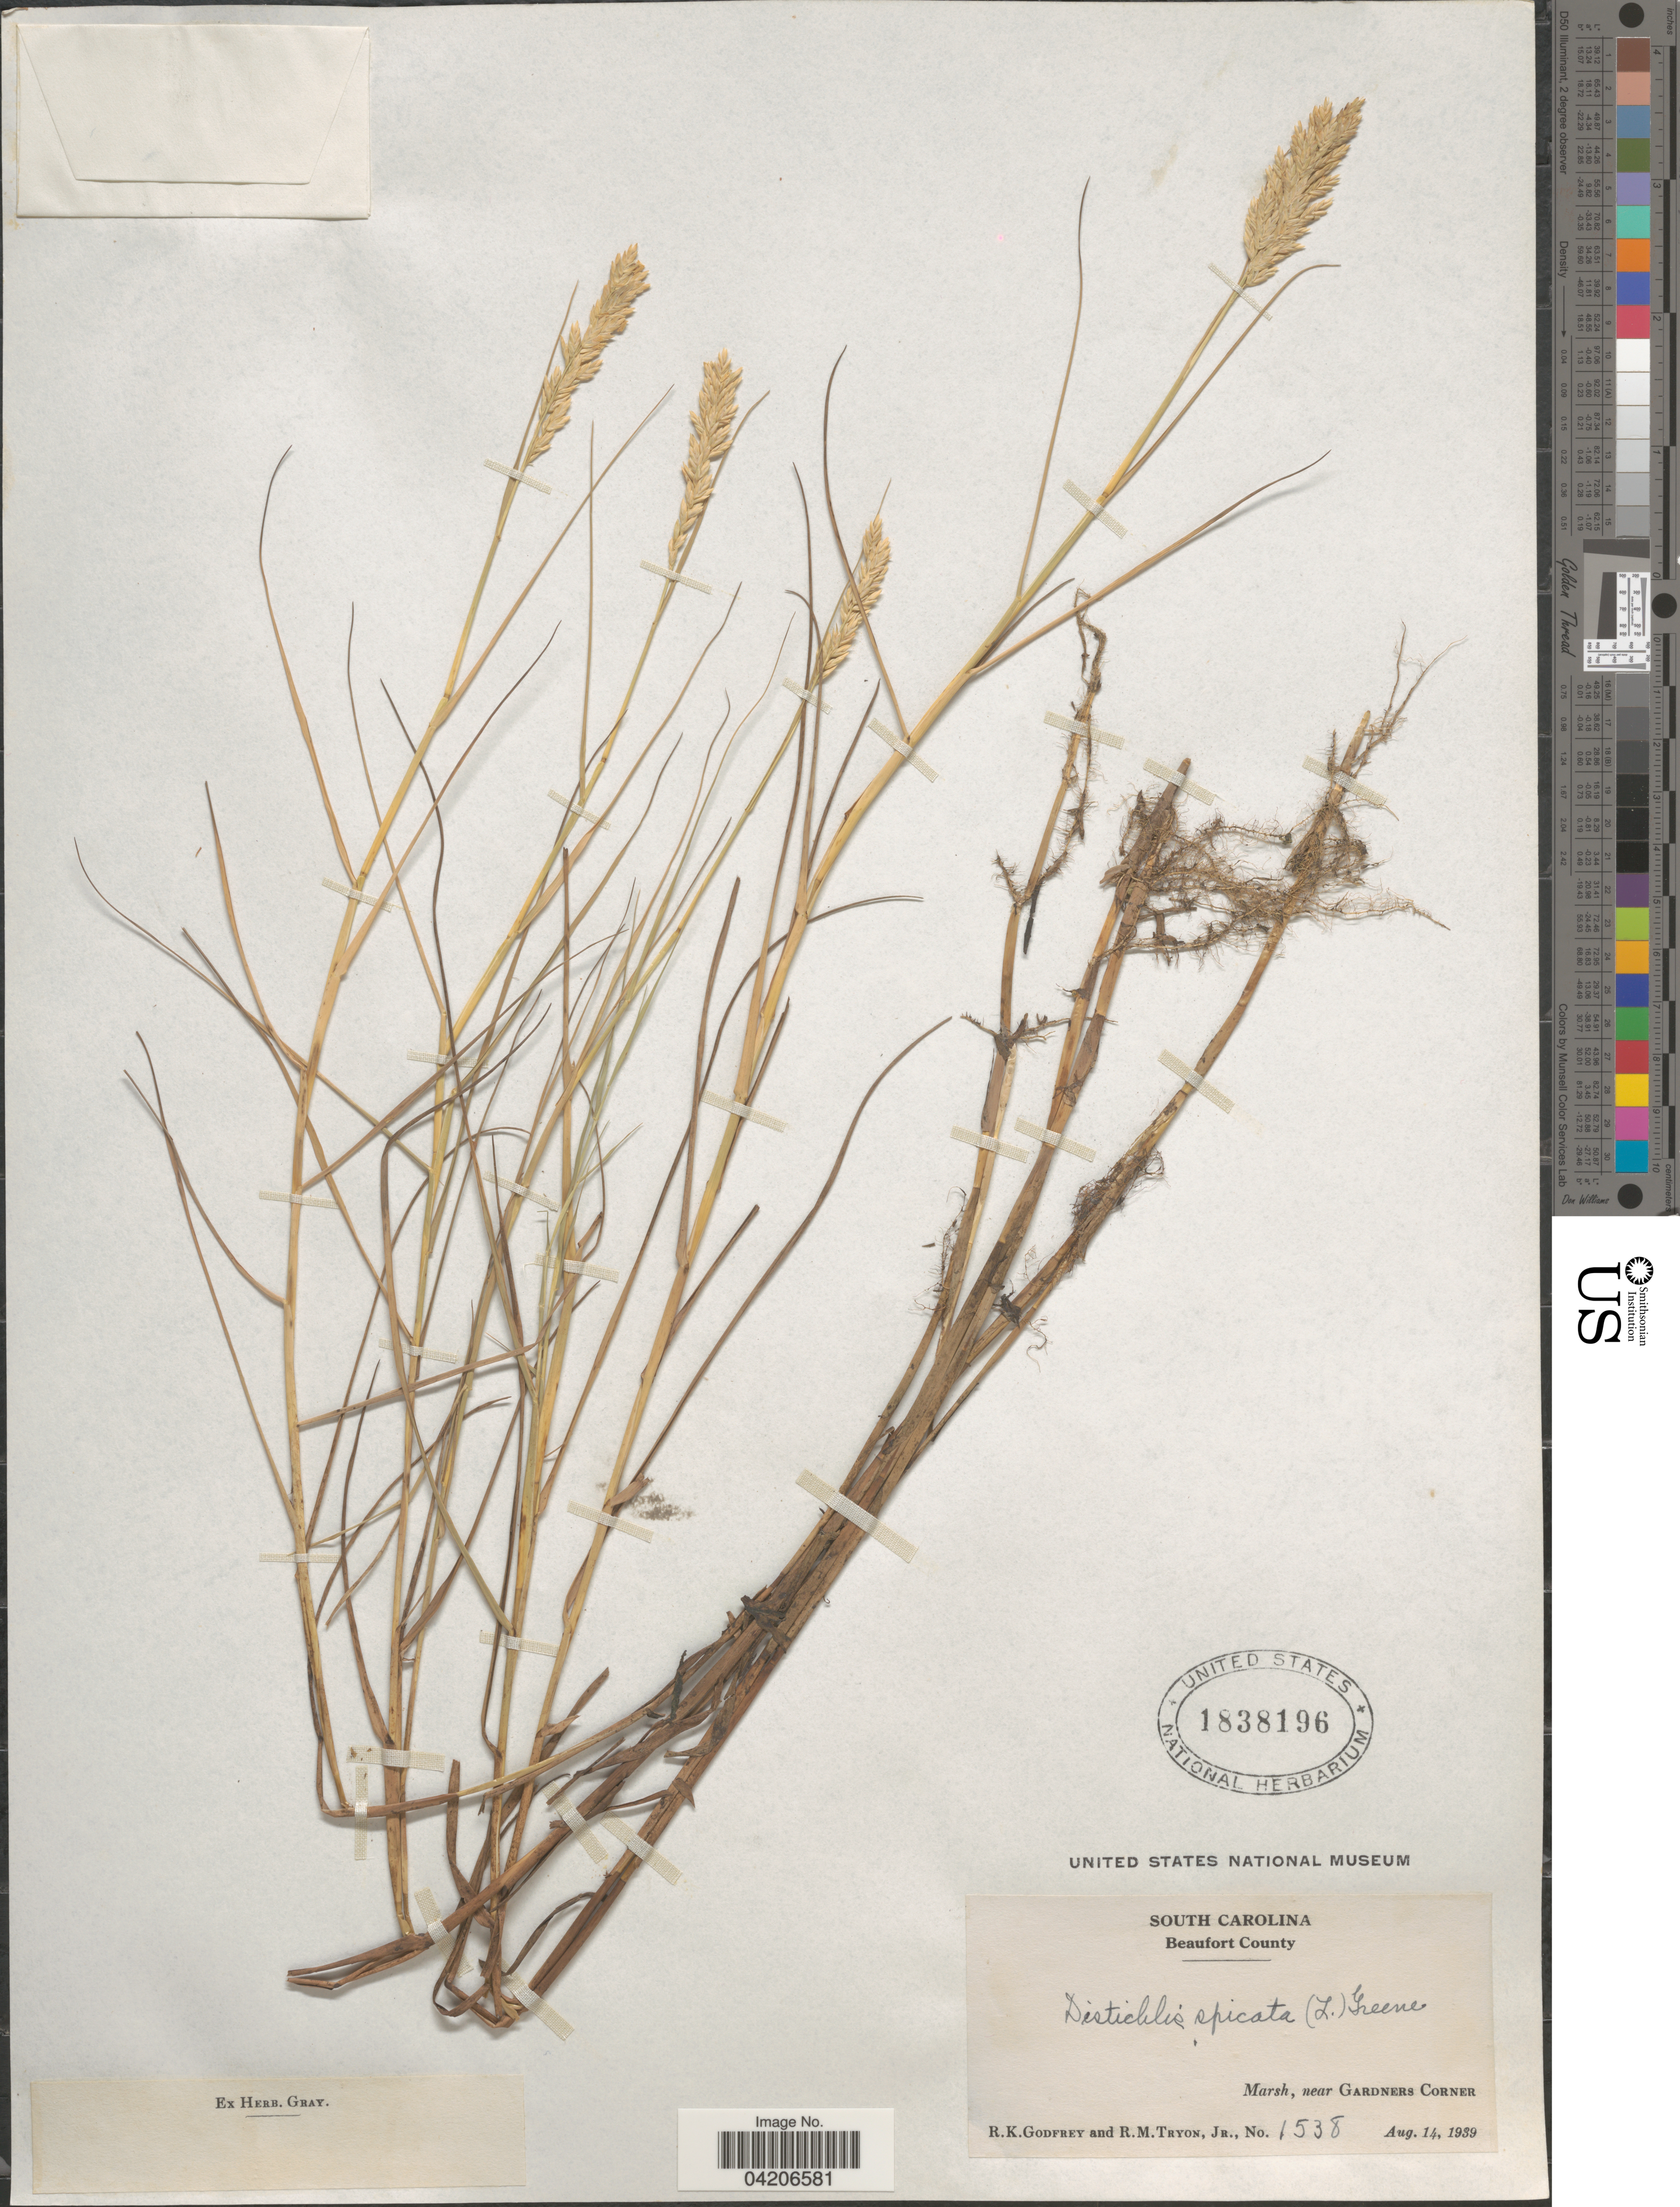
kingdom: Plantae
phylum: Tracheophyta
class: Liliopsida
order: Poales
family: Poaceae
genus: Distichlis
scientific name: Distichlis spicata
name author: (L.) Greene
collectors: R. K. Godfrey & R. Tryon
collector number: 1538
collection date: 1939-08-14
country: United States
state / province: South Carolina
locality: Beaufort County. Marsh, near Gardners Corner.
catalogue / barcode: US 1838196